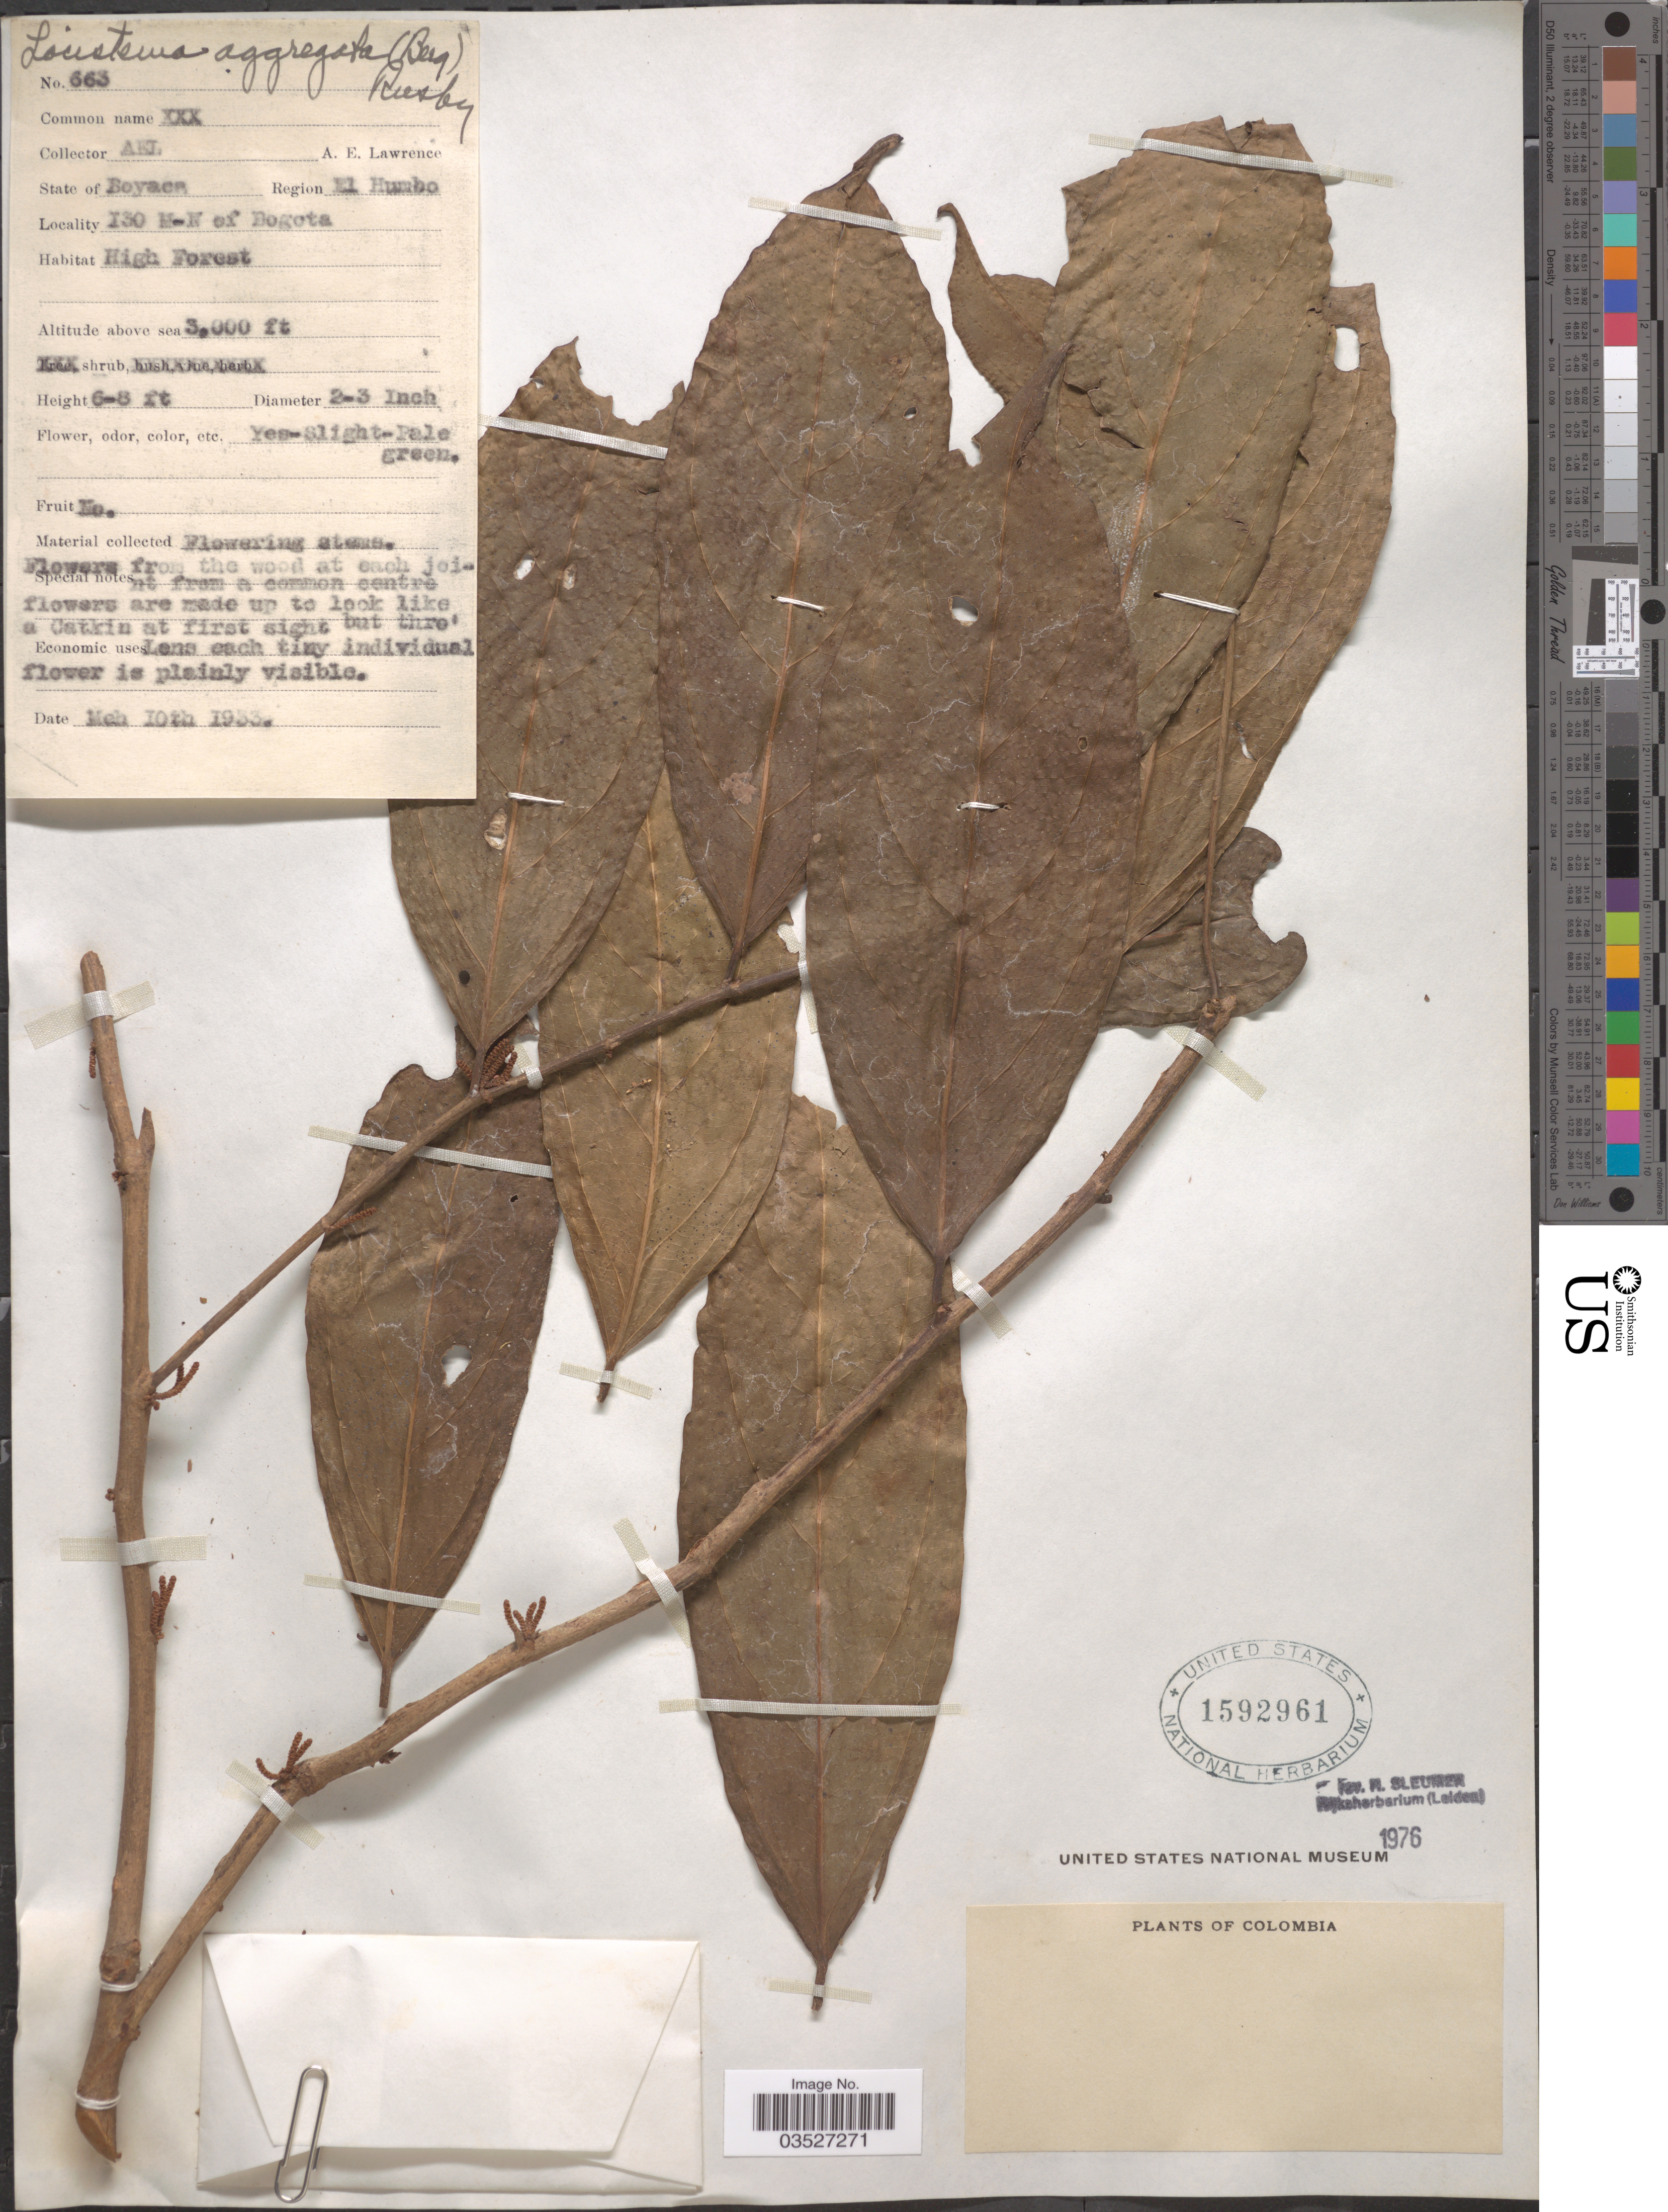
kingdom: Plantae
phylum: Tracheophyta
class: Magnoliopsida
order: Malpighiales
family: Lacistemataceae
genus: Lacistema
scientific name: Lacistema aggregatum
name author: (P.J. Bergius) Rusby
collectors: A. Lawrence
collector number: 663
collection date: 1933-05-10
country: Colombia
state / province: Boyacá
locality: Region El Humbo. 130 M-N of Bogota.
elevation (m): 914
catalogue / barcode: US 1592961